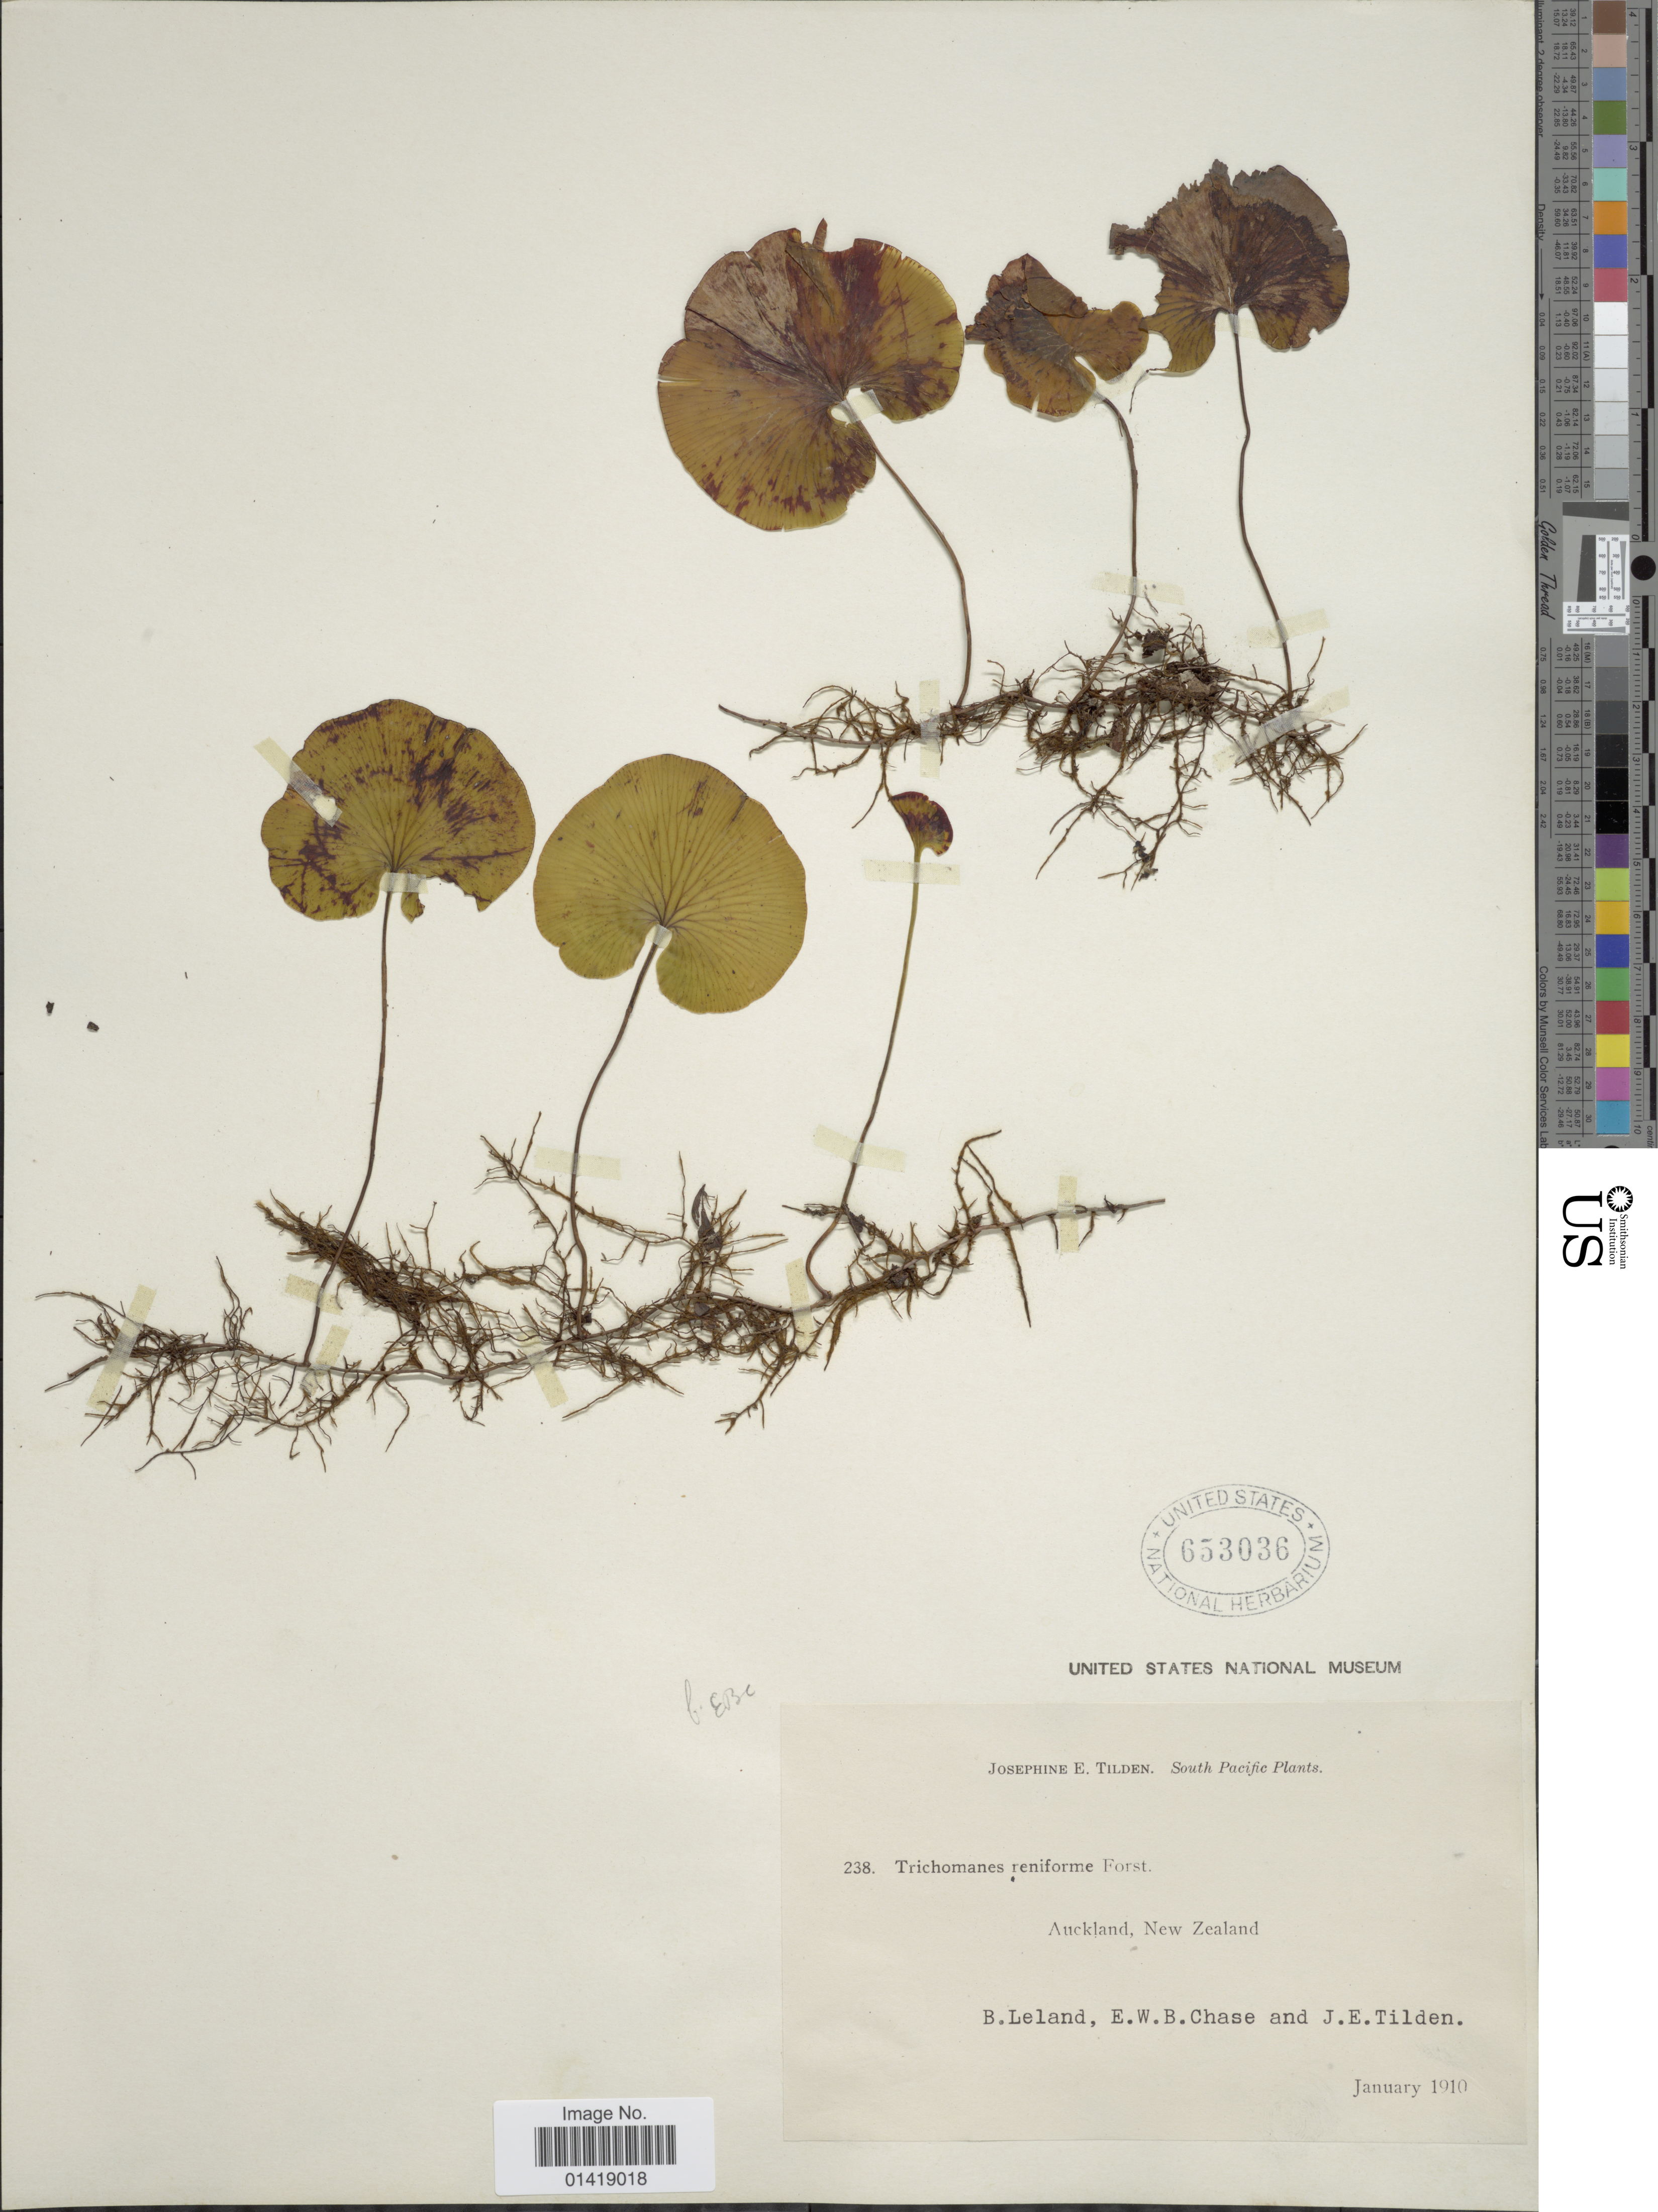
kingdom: Plantae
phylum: Tracheophyta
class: Polypodiopsida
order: Hymenophyllales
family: Hymenophyllaceae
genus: Hymenophyllum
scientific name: Hymenophyllum nephrophyllum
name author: Ebihara & K. Iwats.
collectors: B. Leland, E. W. Chase & J. E. Tilden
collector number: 238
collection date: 1910-01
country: New Zealand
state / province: Auckland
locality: South Pacific Auckland, New Zealand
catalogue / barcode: US 653036